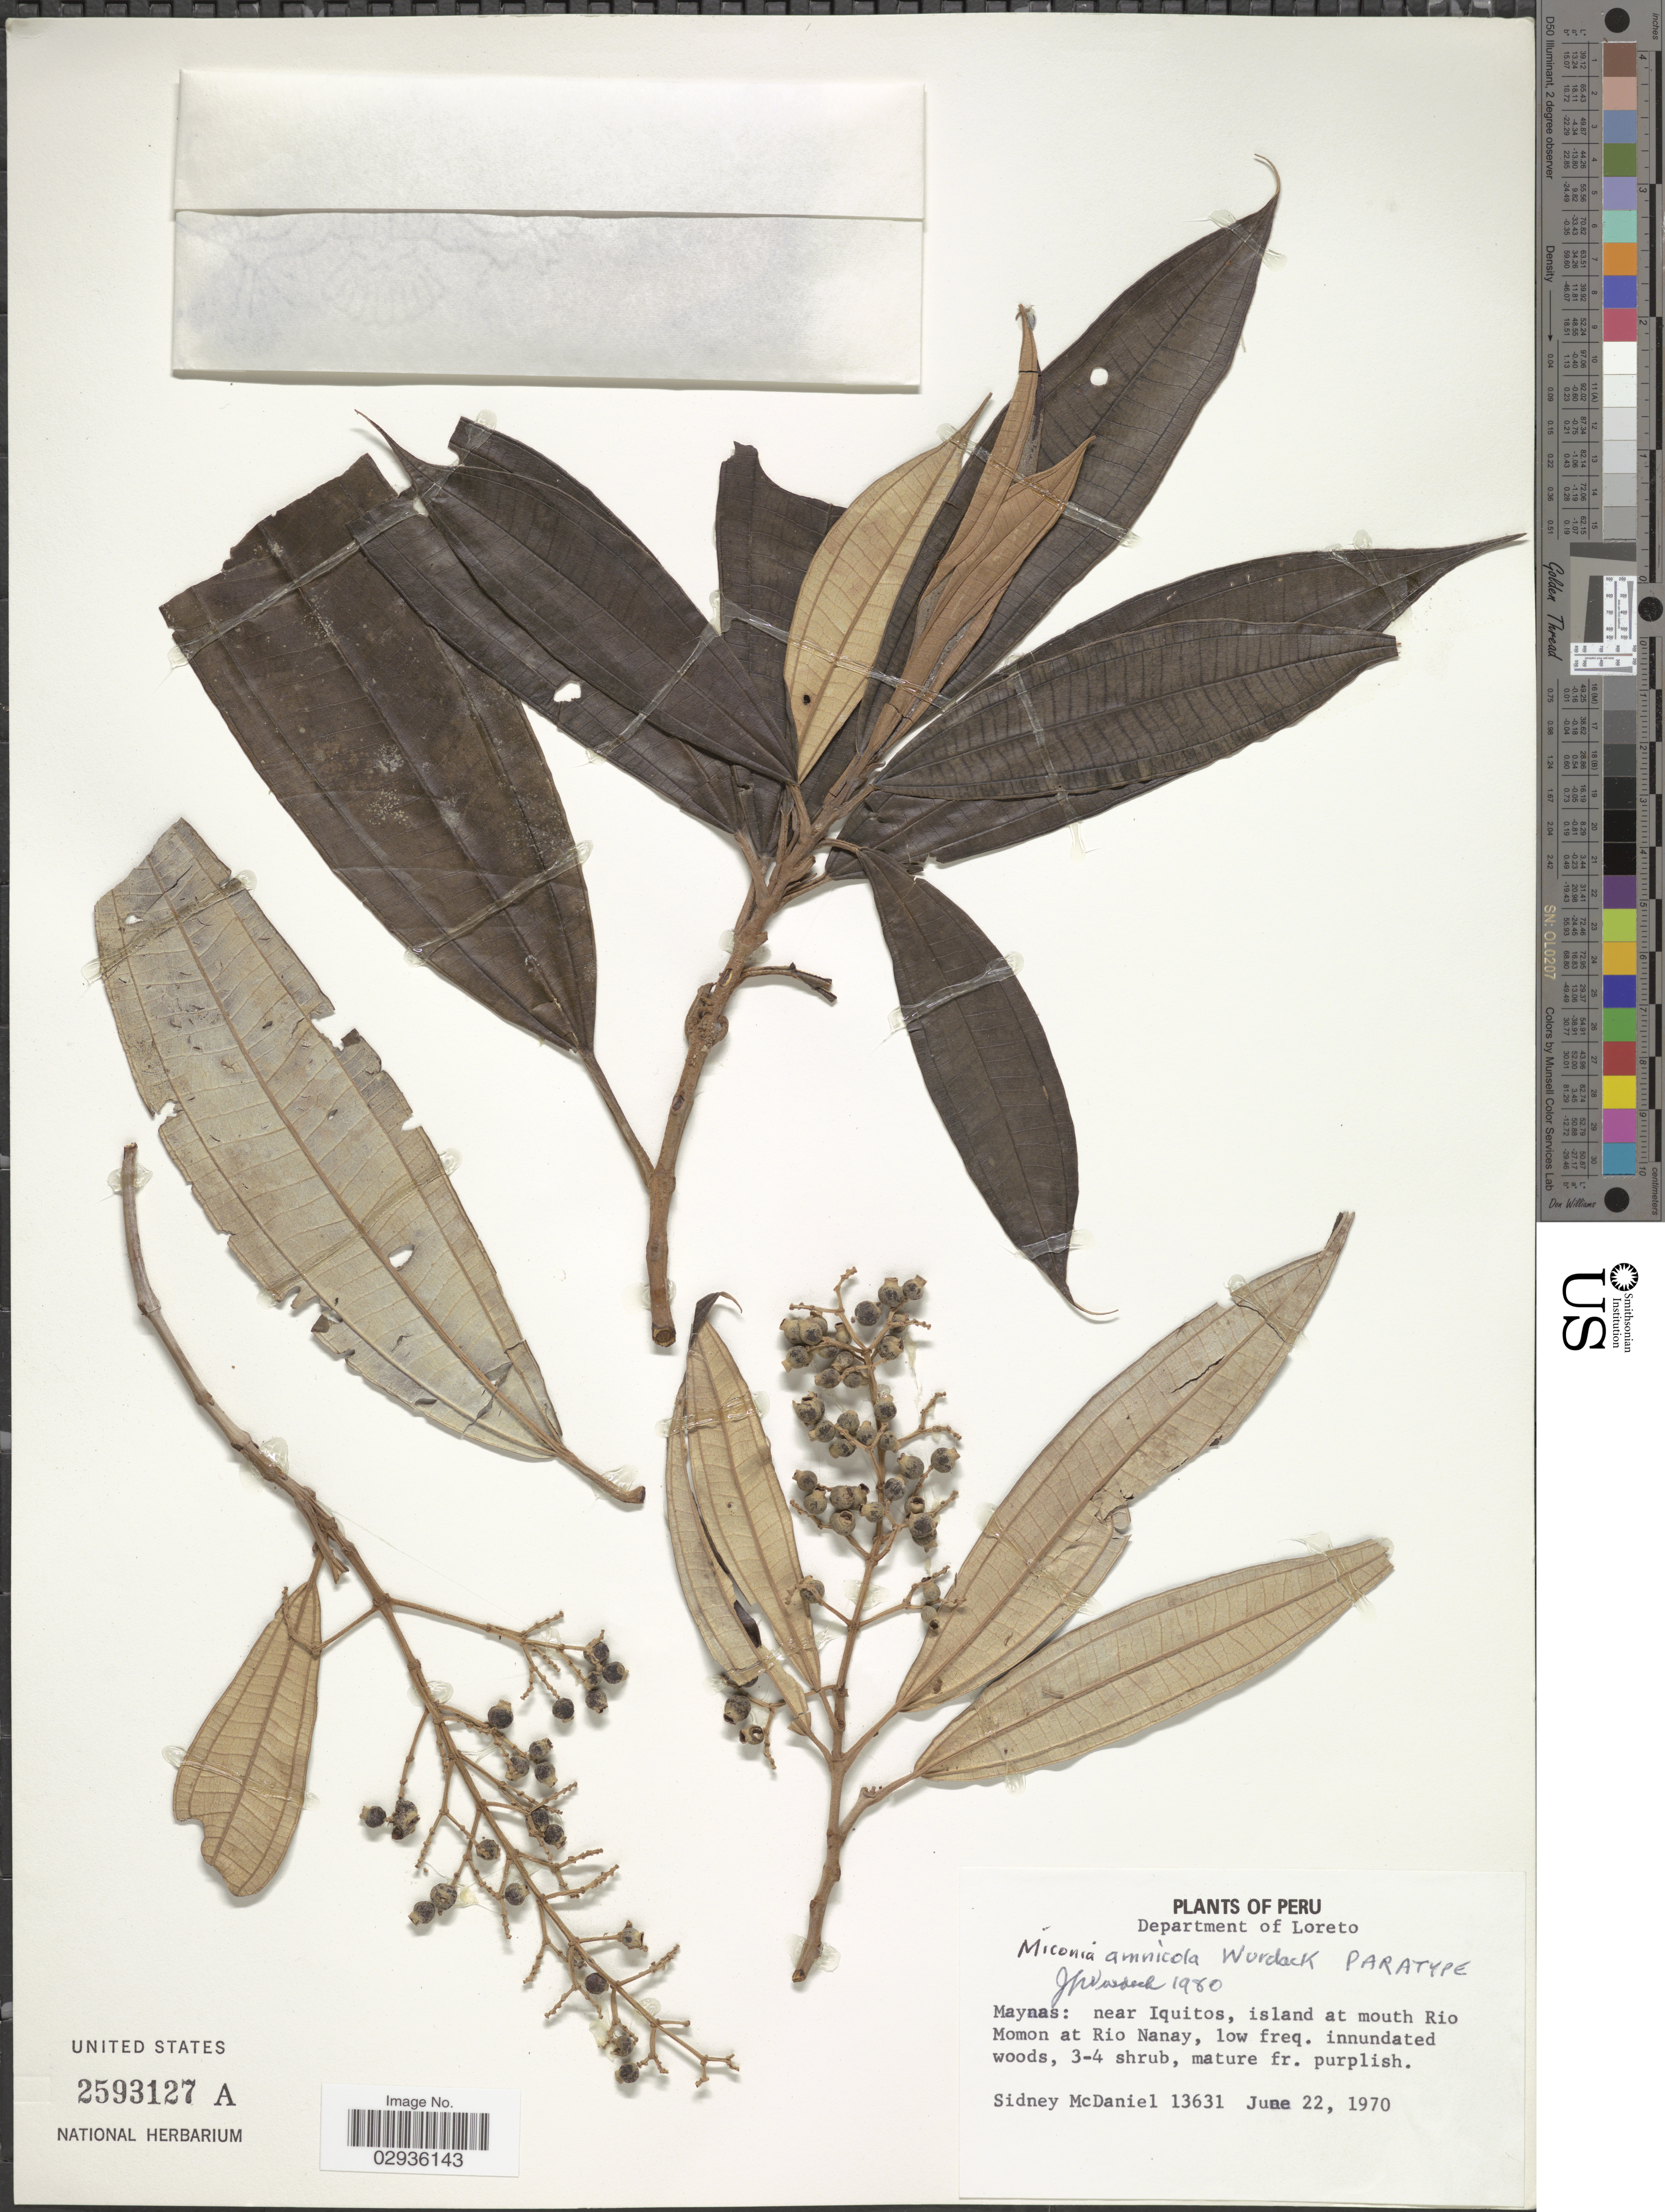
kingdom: Plantae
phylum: Tracheophyta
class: Magnoliopsida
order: Myrtales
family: Melastomataceae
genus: Miconia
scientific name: Miconia amnicola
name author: Wurdack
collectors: S. McDaniel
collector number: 13631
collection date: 1970-06-22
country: Peru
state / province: Loreto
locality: Department of Loreto. Maynas: near Iquitos, island at mouth Rio Momon at Rio Nanay.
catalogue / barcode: US 2593127A